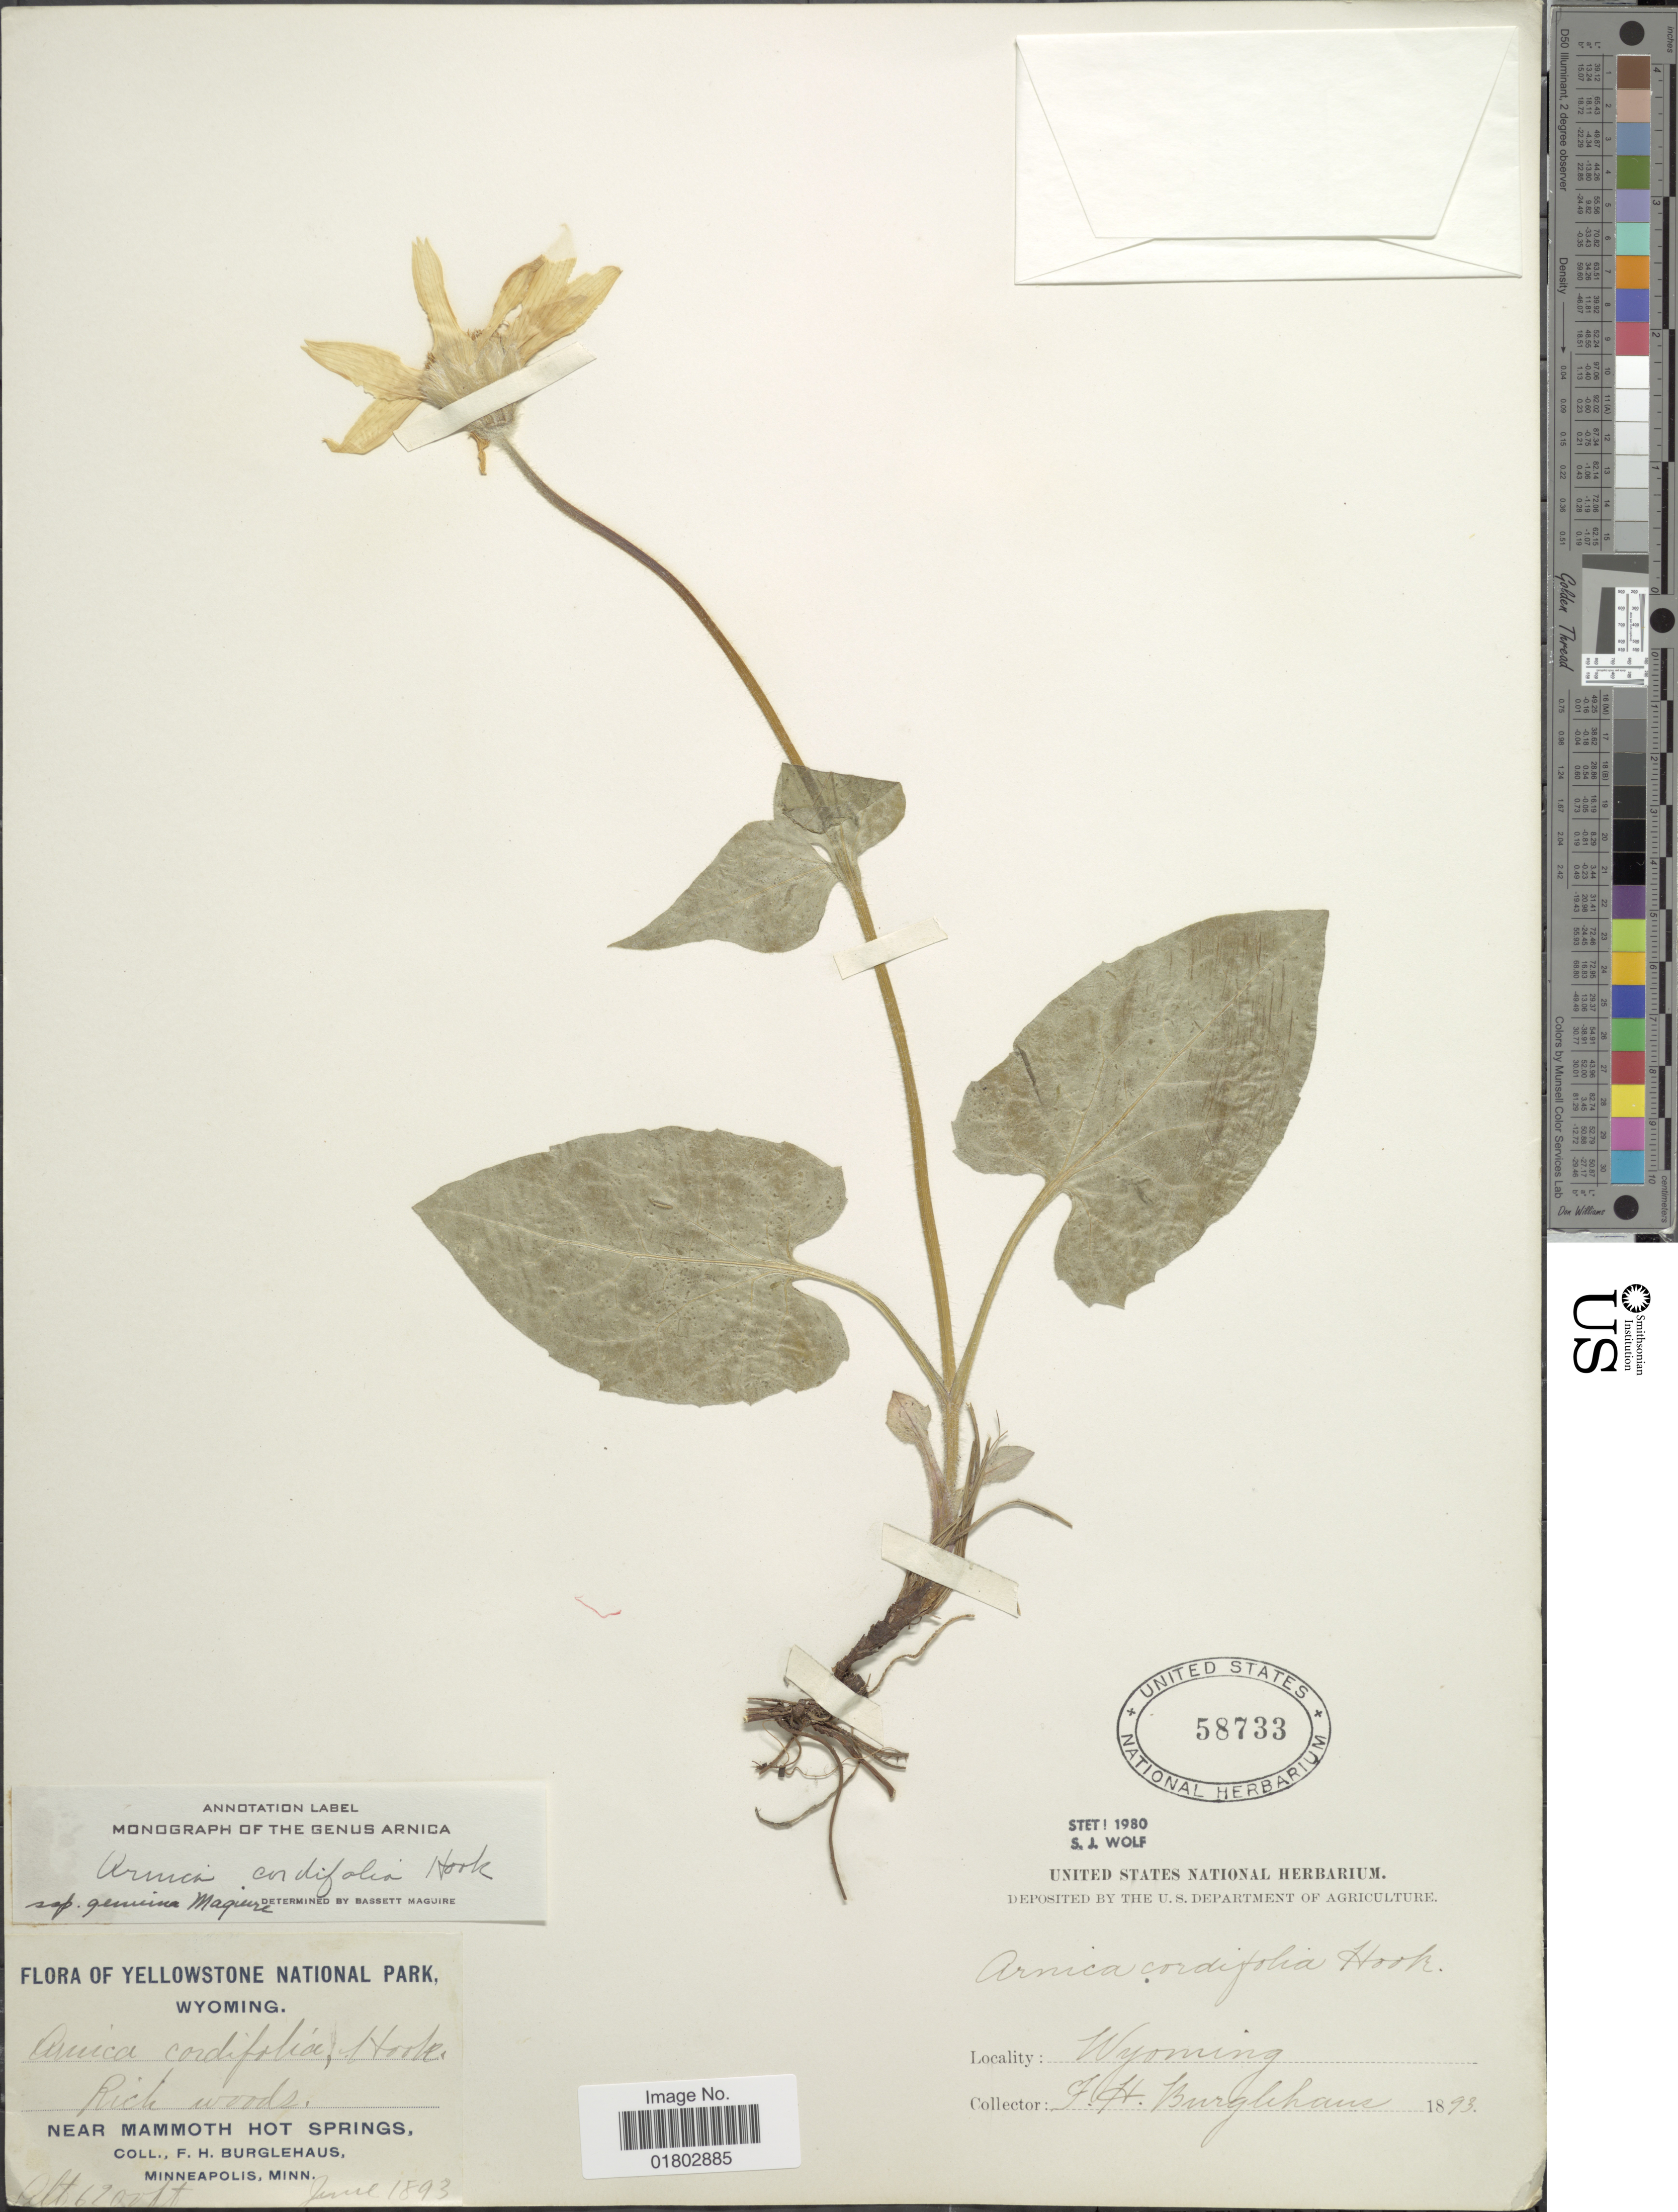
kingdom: Plantae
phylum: Tracheophyta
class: Magnoliopsida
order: Asterales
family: Asteraceae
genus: Arnica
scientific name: Arnica cordifolia subsp. genuina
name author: Maguire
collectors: F. Burglehaus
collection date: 1893-06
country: United States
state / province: Wyoming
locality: Yellowstone National Park, Ruch woods, Near Mammoth Hot Springs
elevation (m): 1890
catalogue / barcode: US 58733